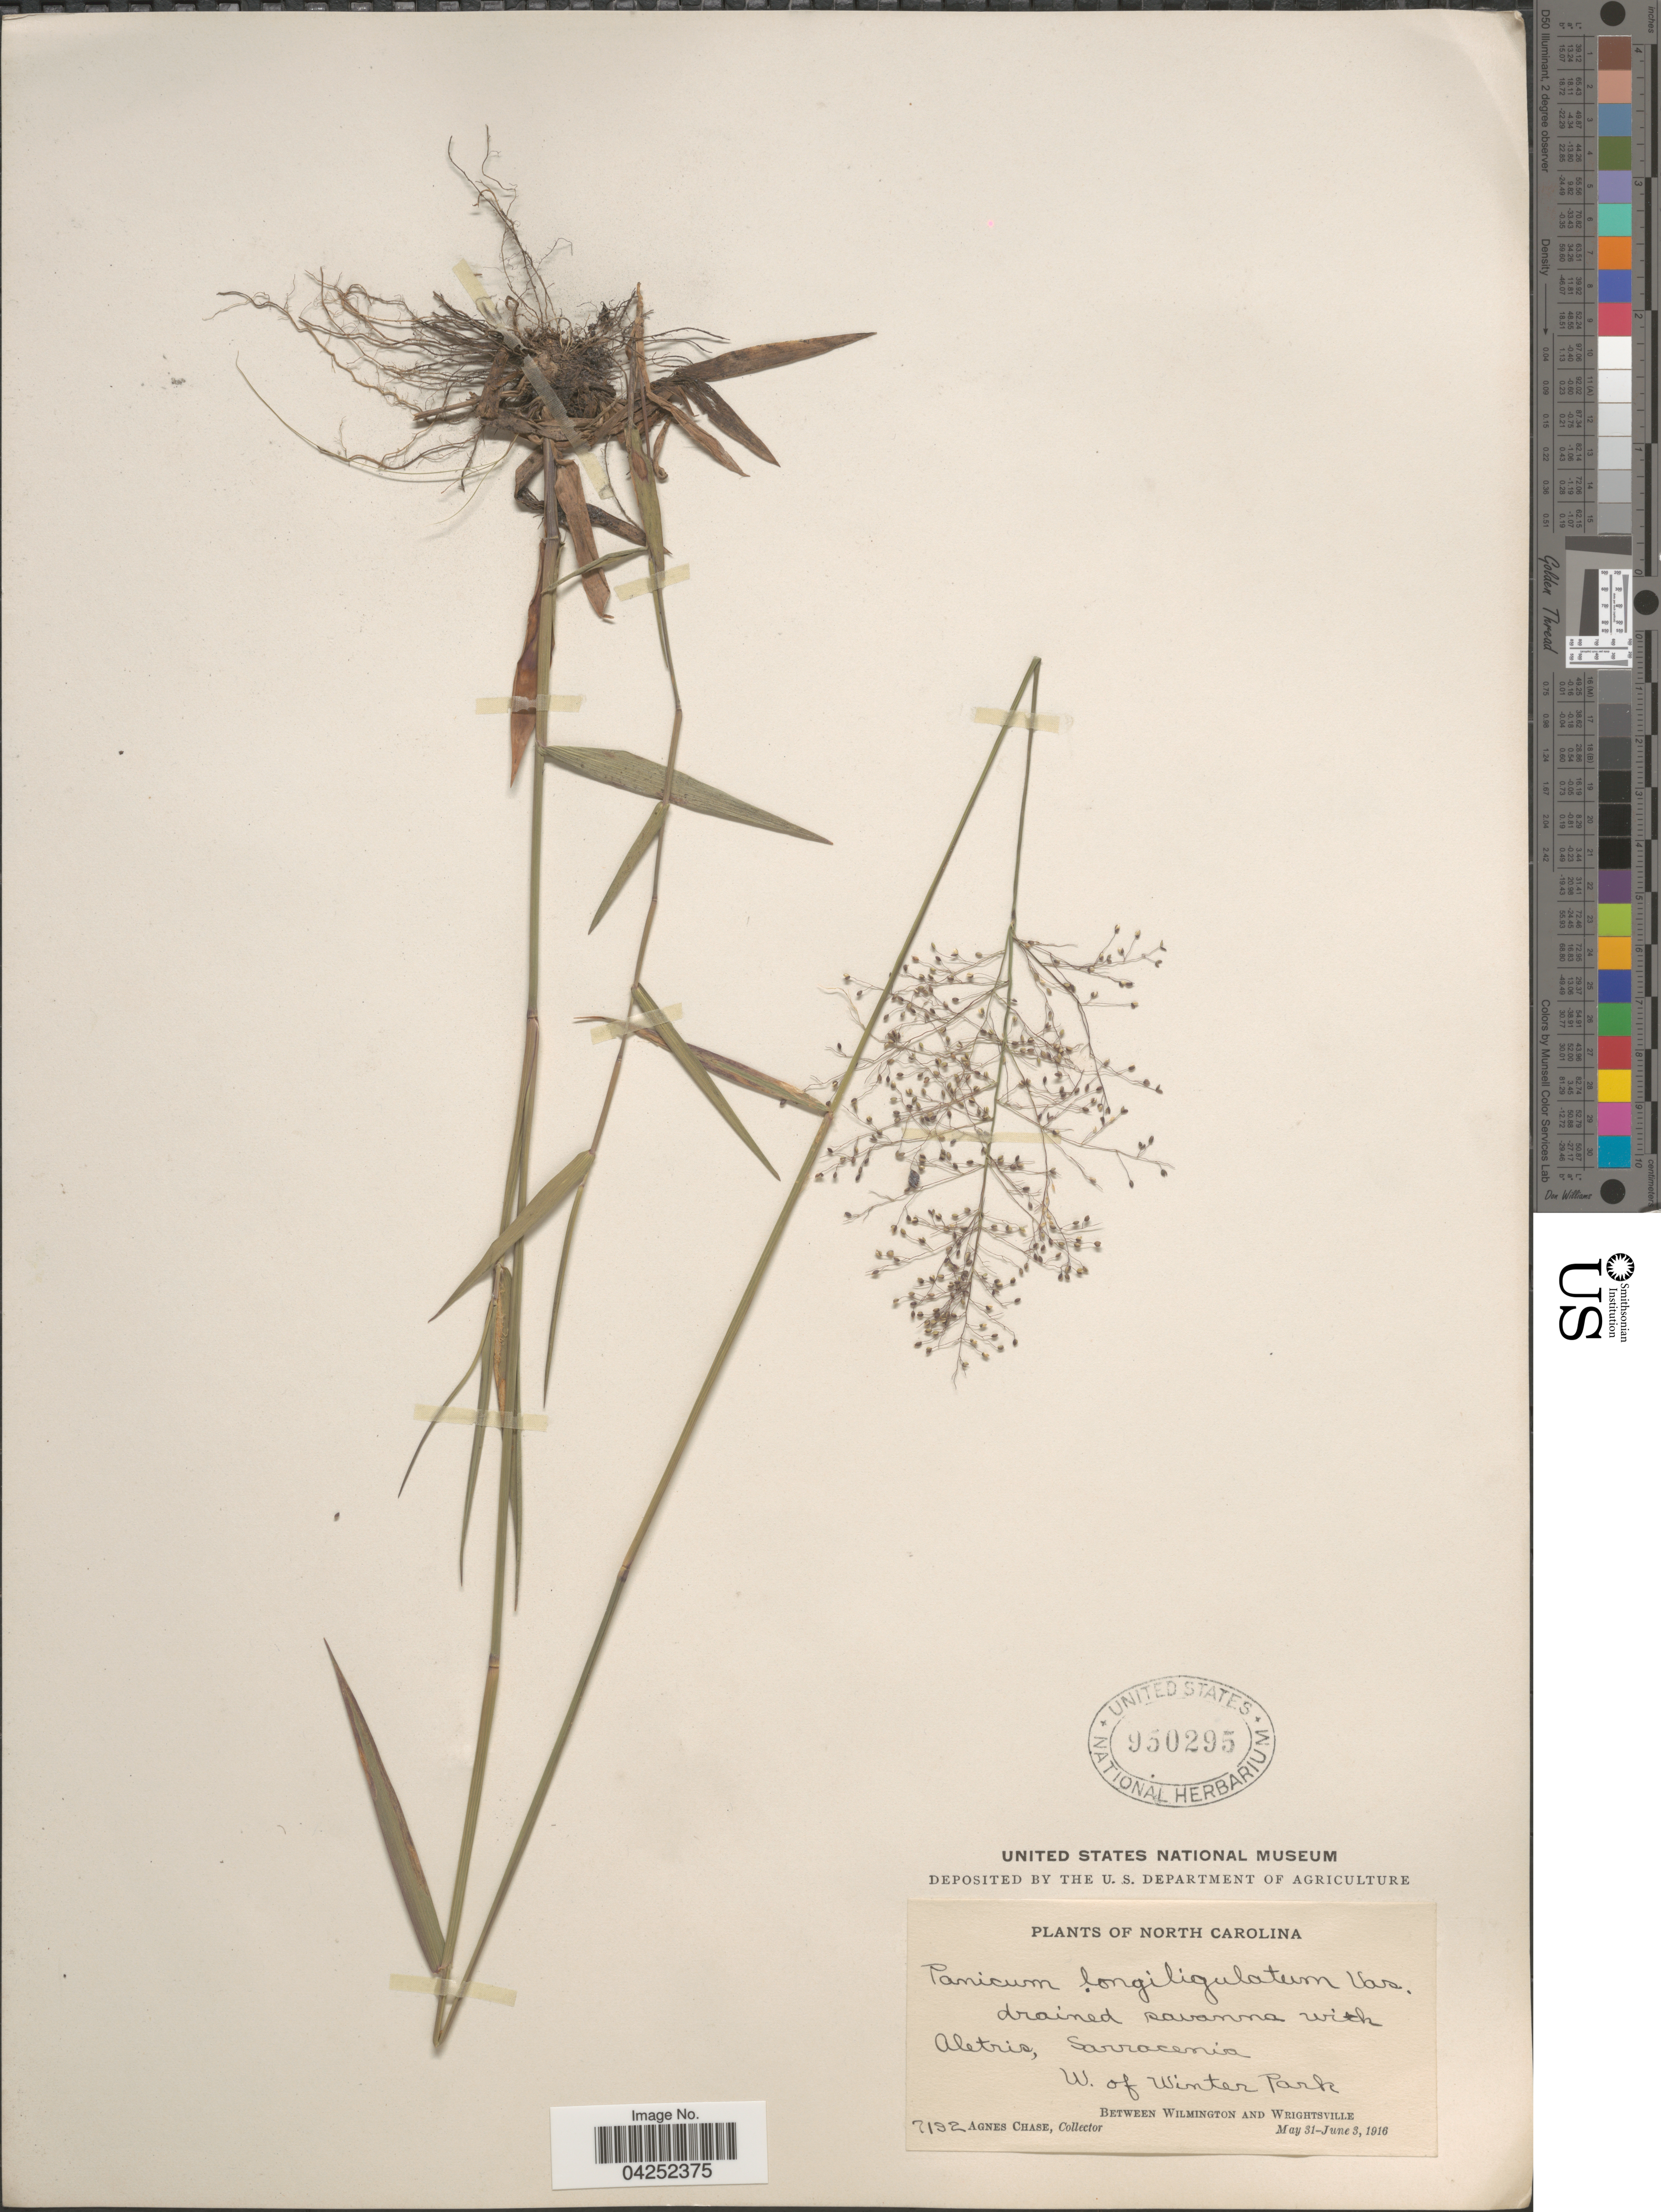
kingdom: Plantae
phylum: Tracheophyta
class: Liliopsida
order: Poales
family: Poaceae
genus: Dichanthelium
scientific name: Dichanthelium acuminatum var. longiligulatum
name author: (Nash) Gould & C.A. Clark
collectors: A. Chase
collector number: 7192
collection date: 1916-05-31/1916-06-03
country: United States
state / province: North Carolina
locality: W. of Winter Park. Between Wilmington and Wrightsville.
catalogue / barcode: US 950295